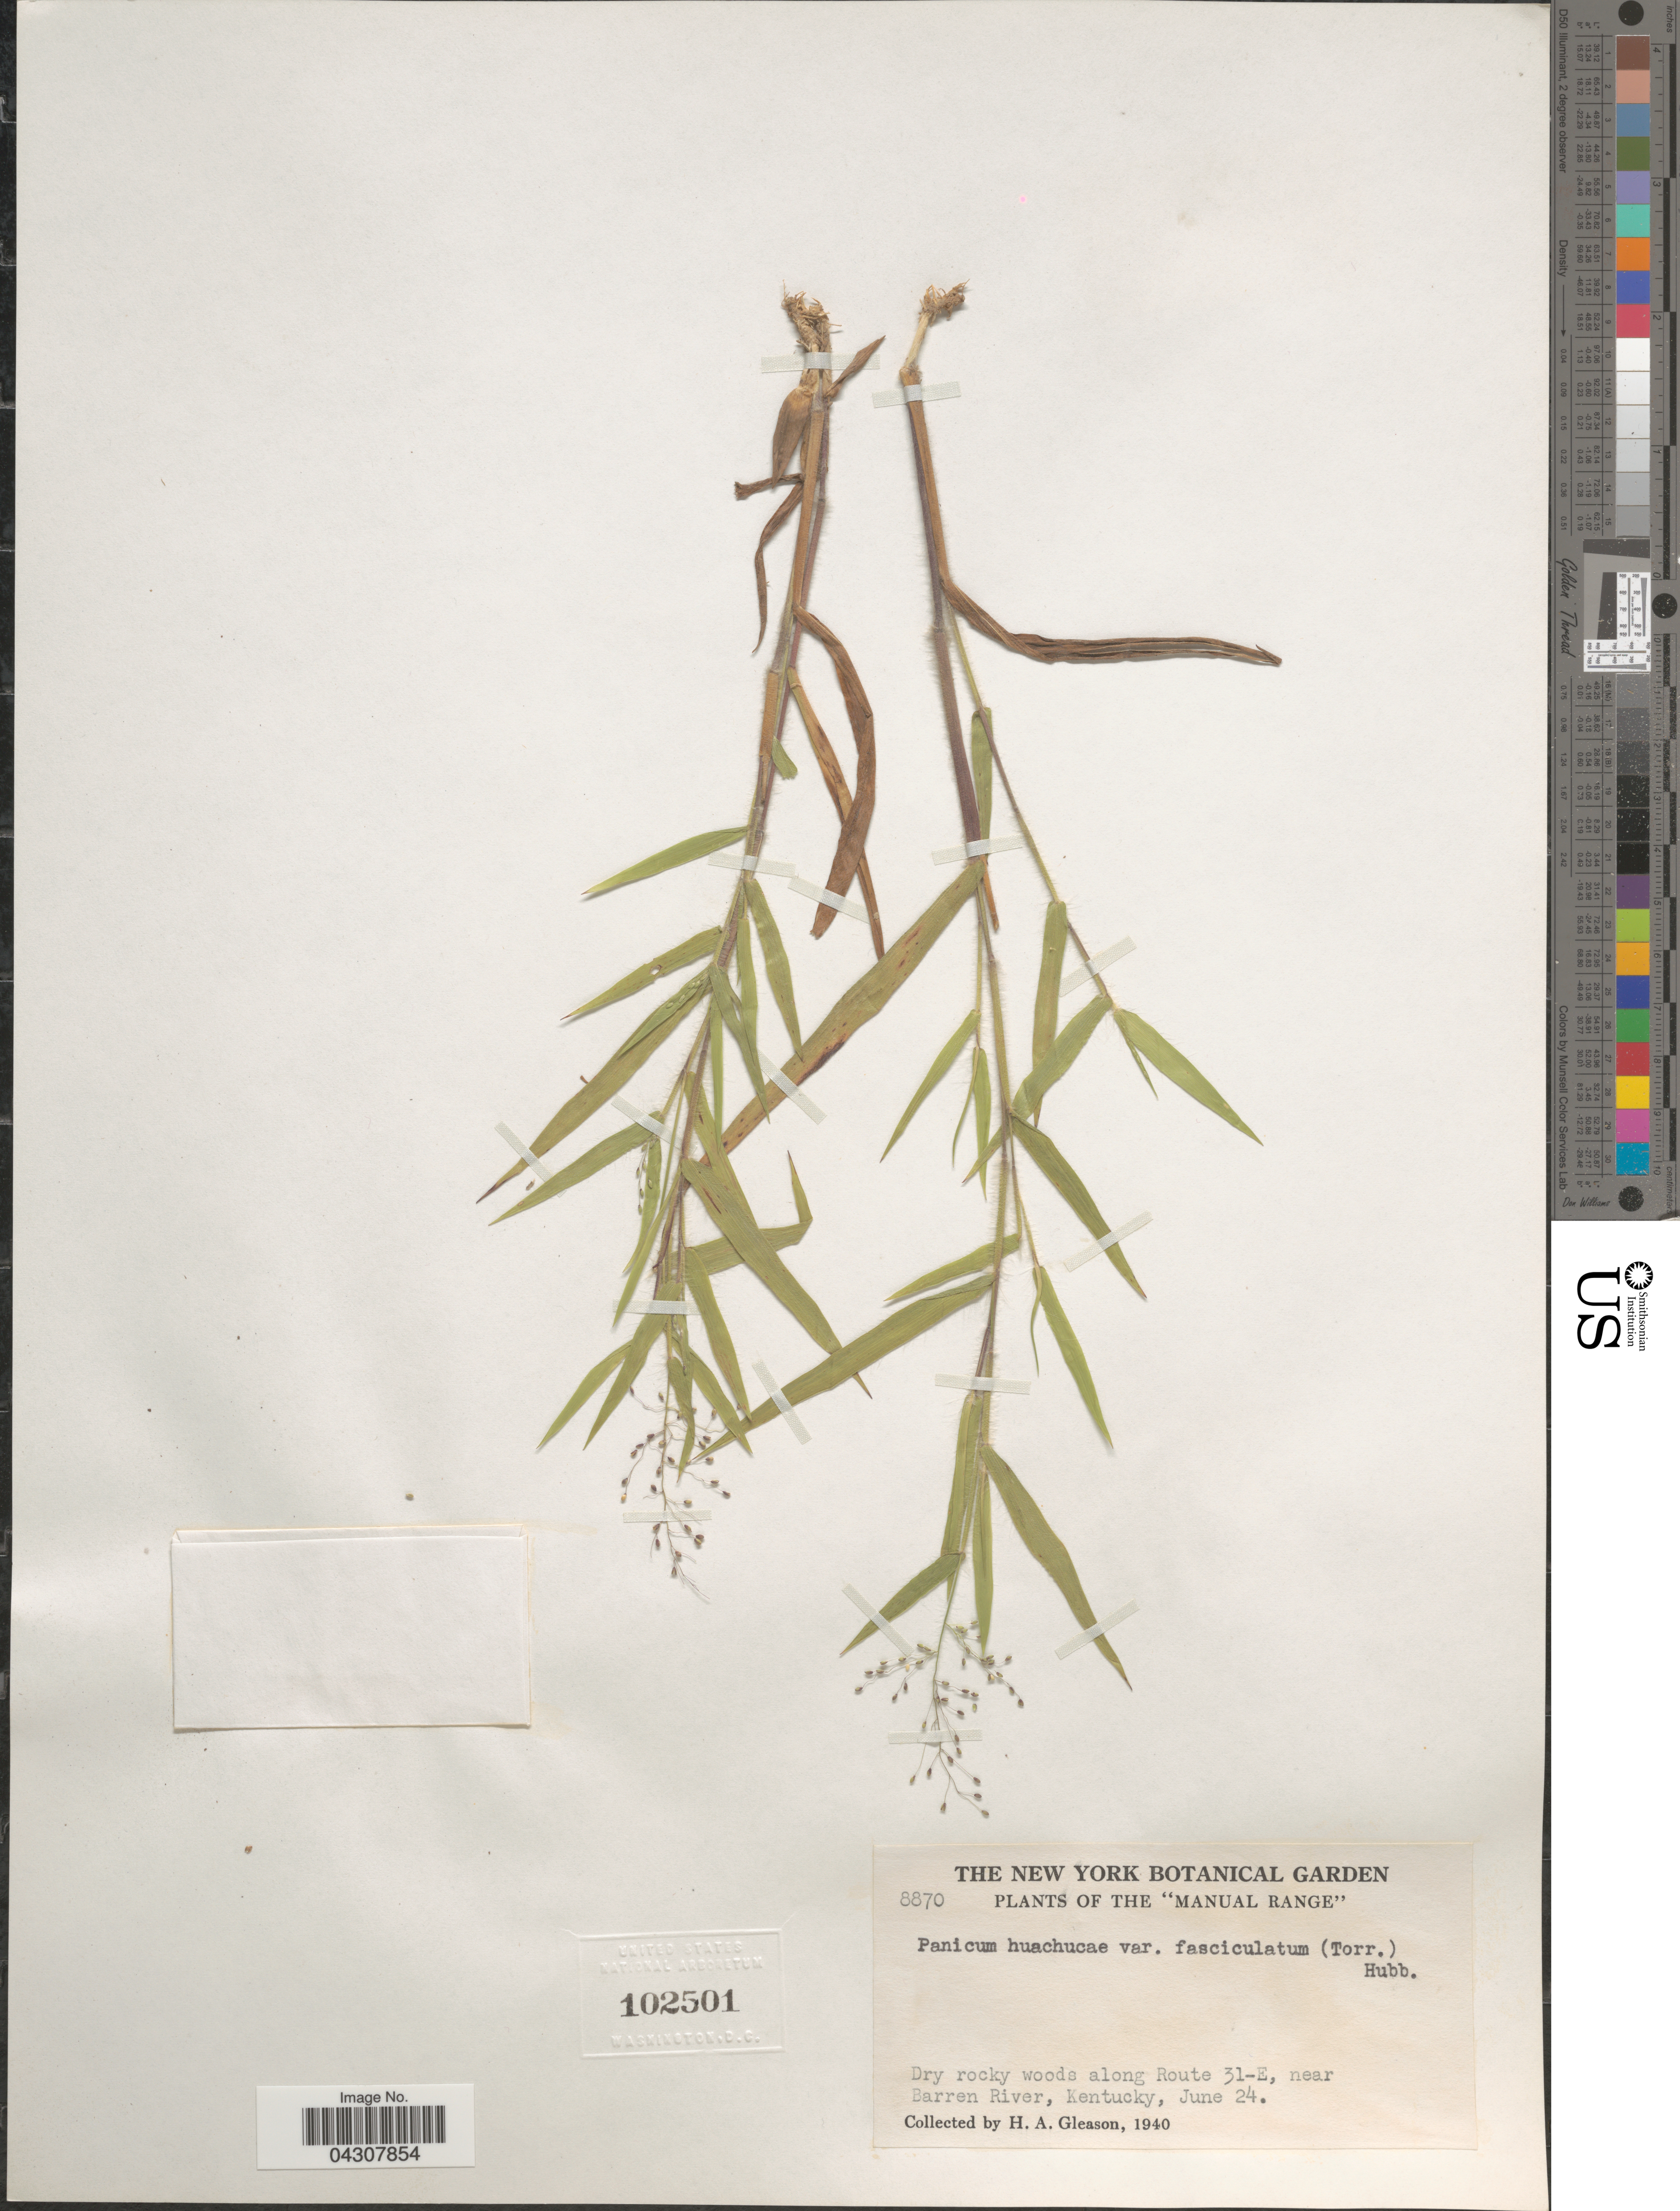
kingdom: Plantae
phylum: Tracheophyta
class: Liliopsida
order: Poales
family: Poaceae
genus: Dichanthelium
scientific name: Dichanthelium acuminatum var. acuminatum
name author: (Sw.) Gould & C.A. Clark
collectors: H. A. Gleason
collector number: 8870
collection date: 1940-06-24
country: United States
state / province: Kentucky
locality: The "Manual Range". Dry rocky woods along Route 31-E, near Barren River.